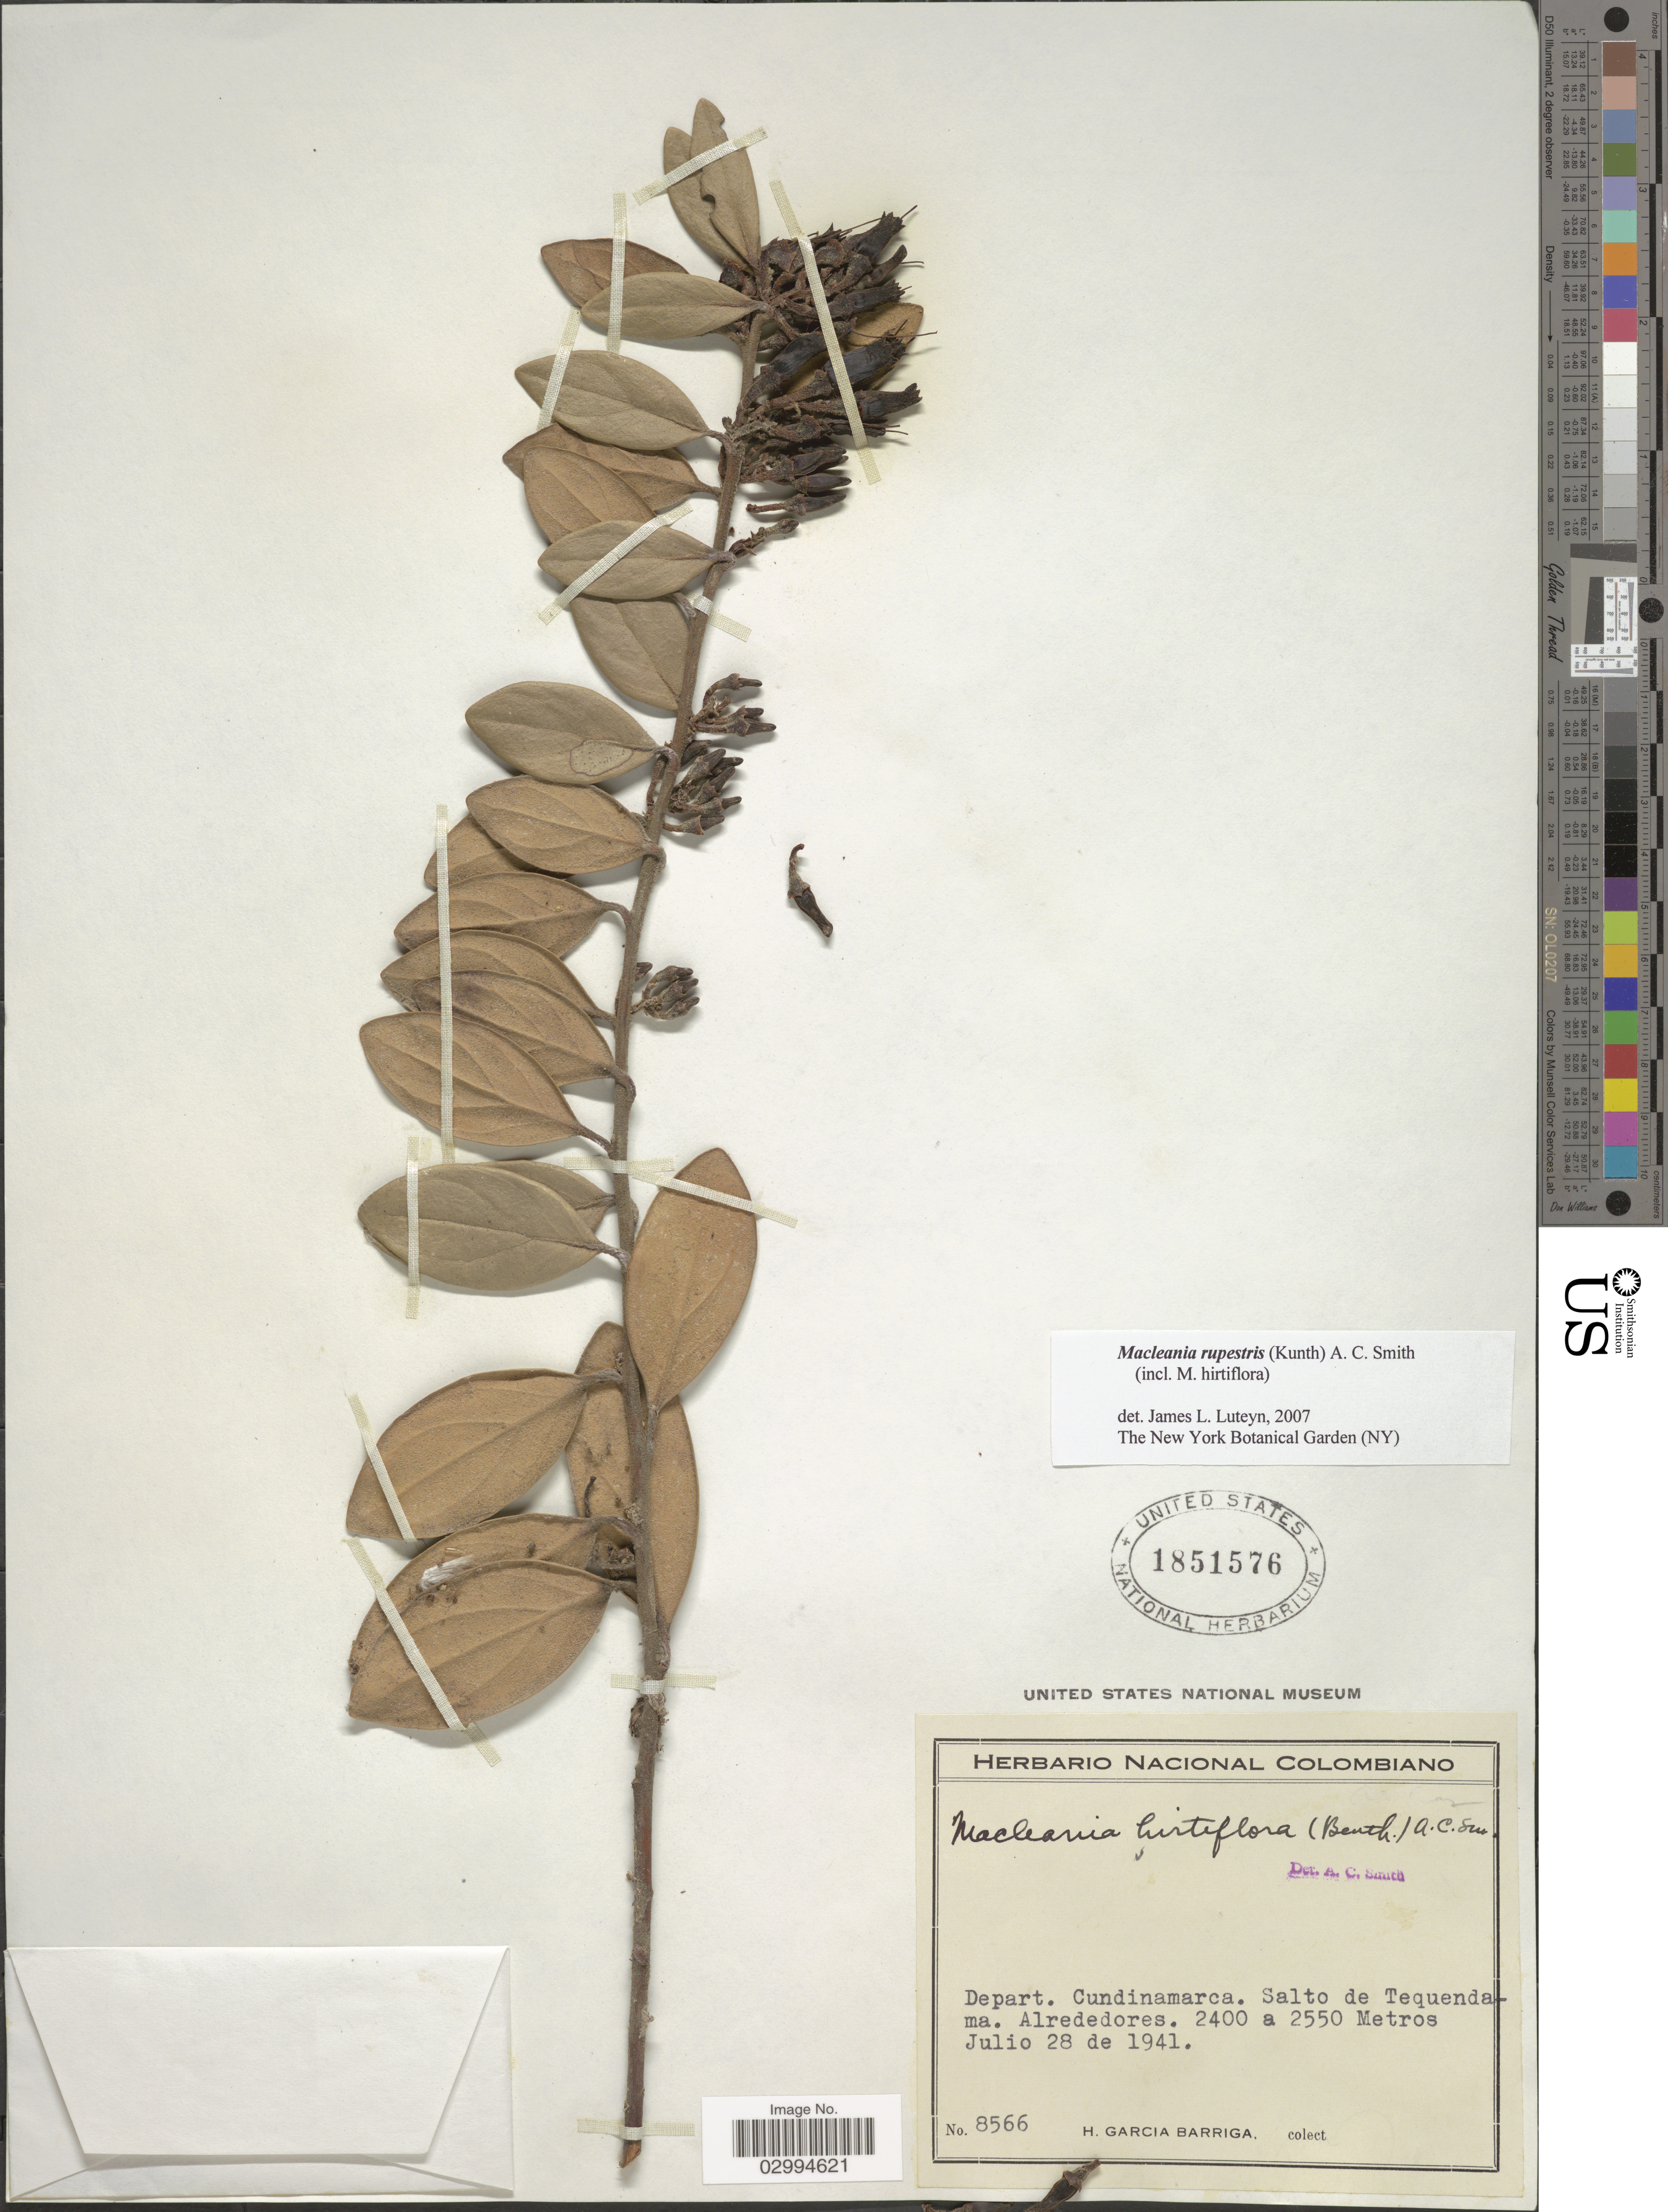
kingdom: Plantae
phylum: Tracheophyta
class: Magnoliopsida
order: Ericales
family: Ericaceae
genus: Macleania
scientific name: Macleania rupestris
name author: (Kunth) A.C. Sm.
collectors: H. García Barriga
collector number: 8566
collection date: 1941-06-28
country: Colombia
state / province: Cundinamarca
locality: Depart. Cundinamarca. Salto de Tequendama.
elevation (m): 2400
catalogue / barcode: US 1851576